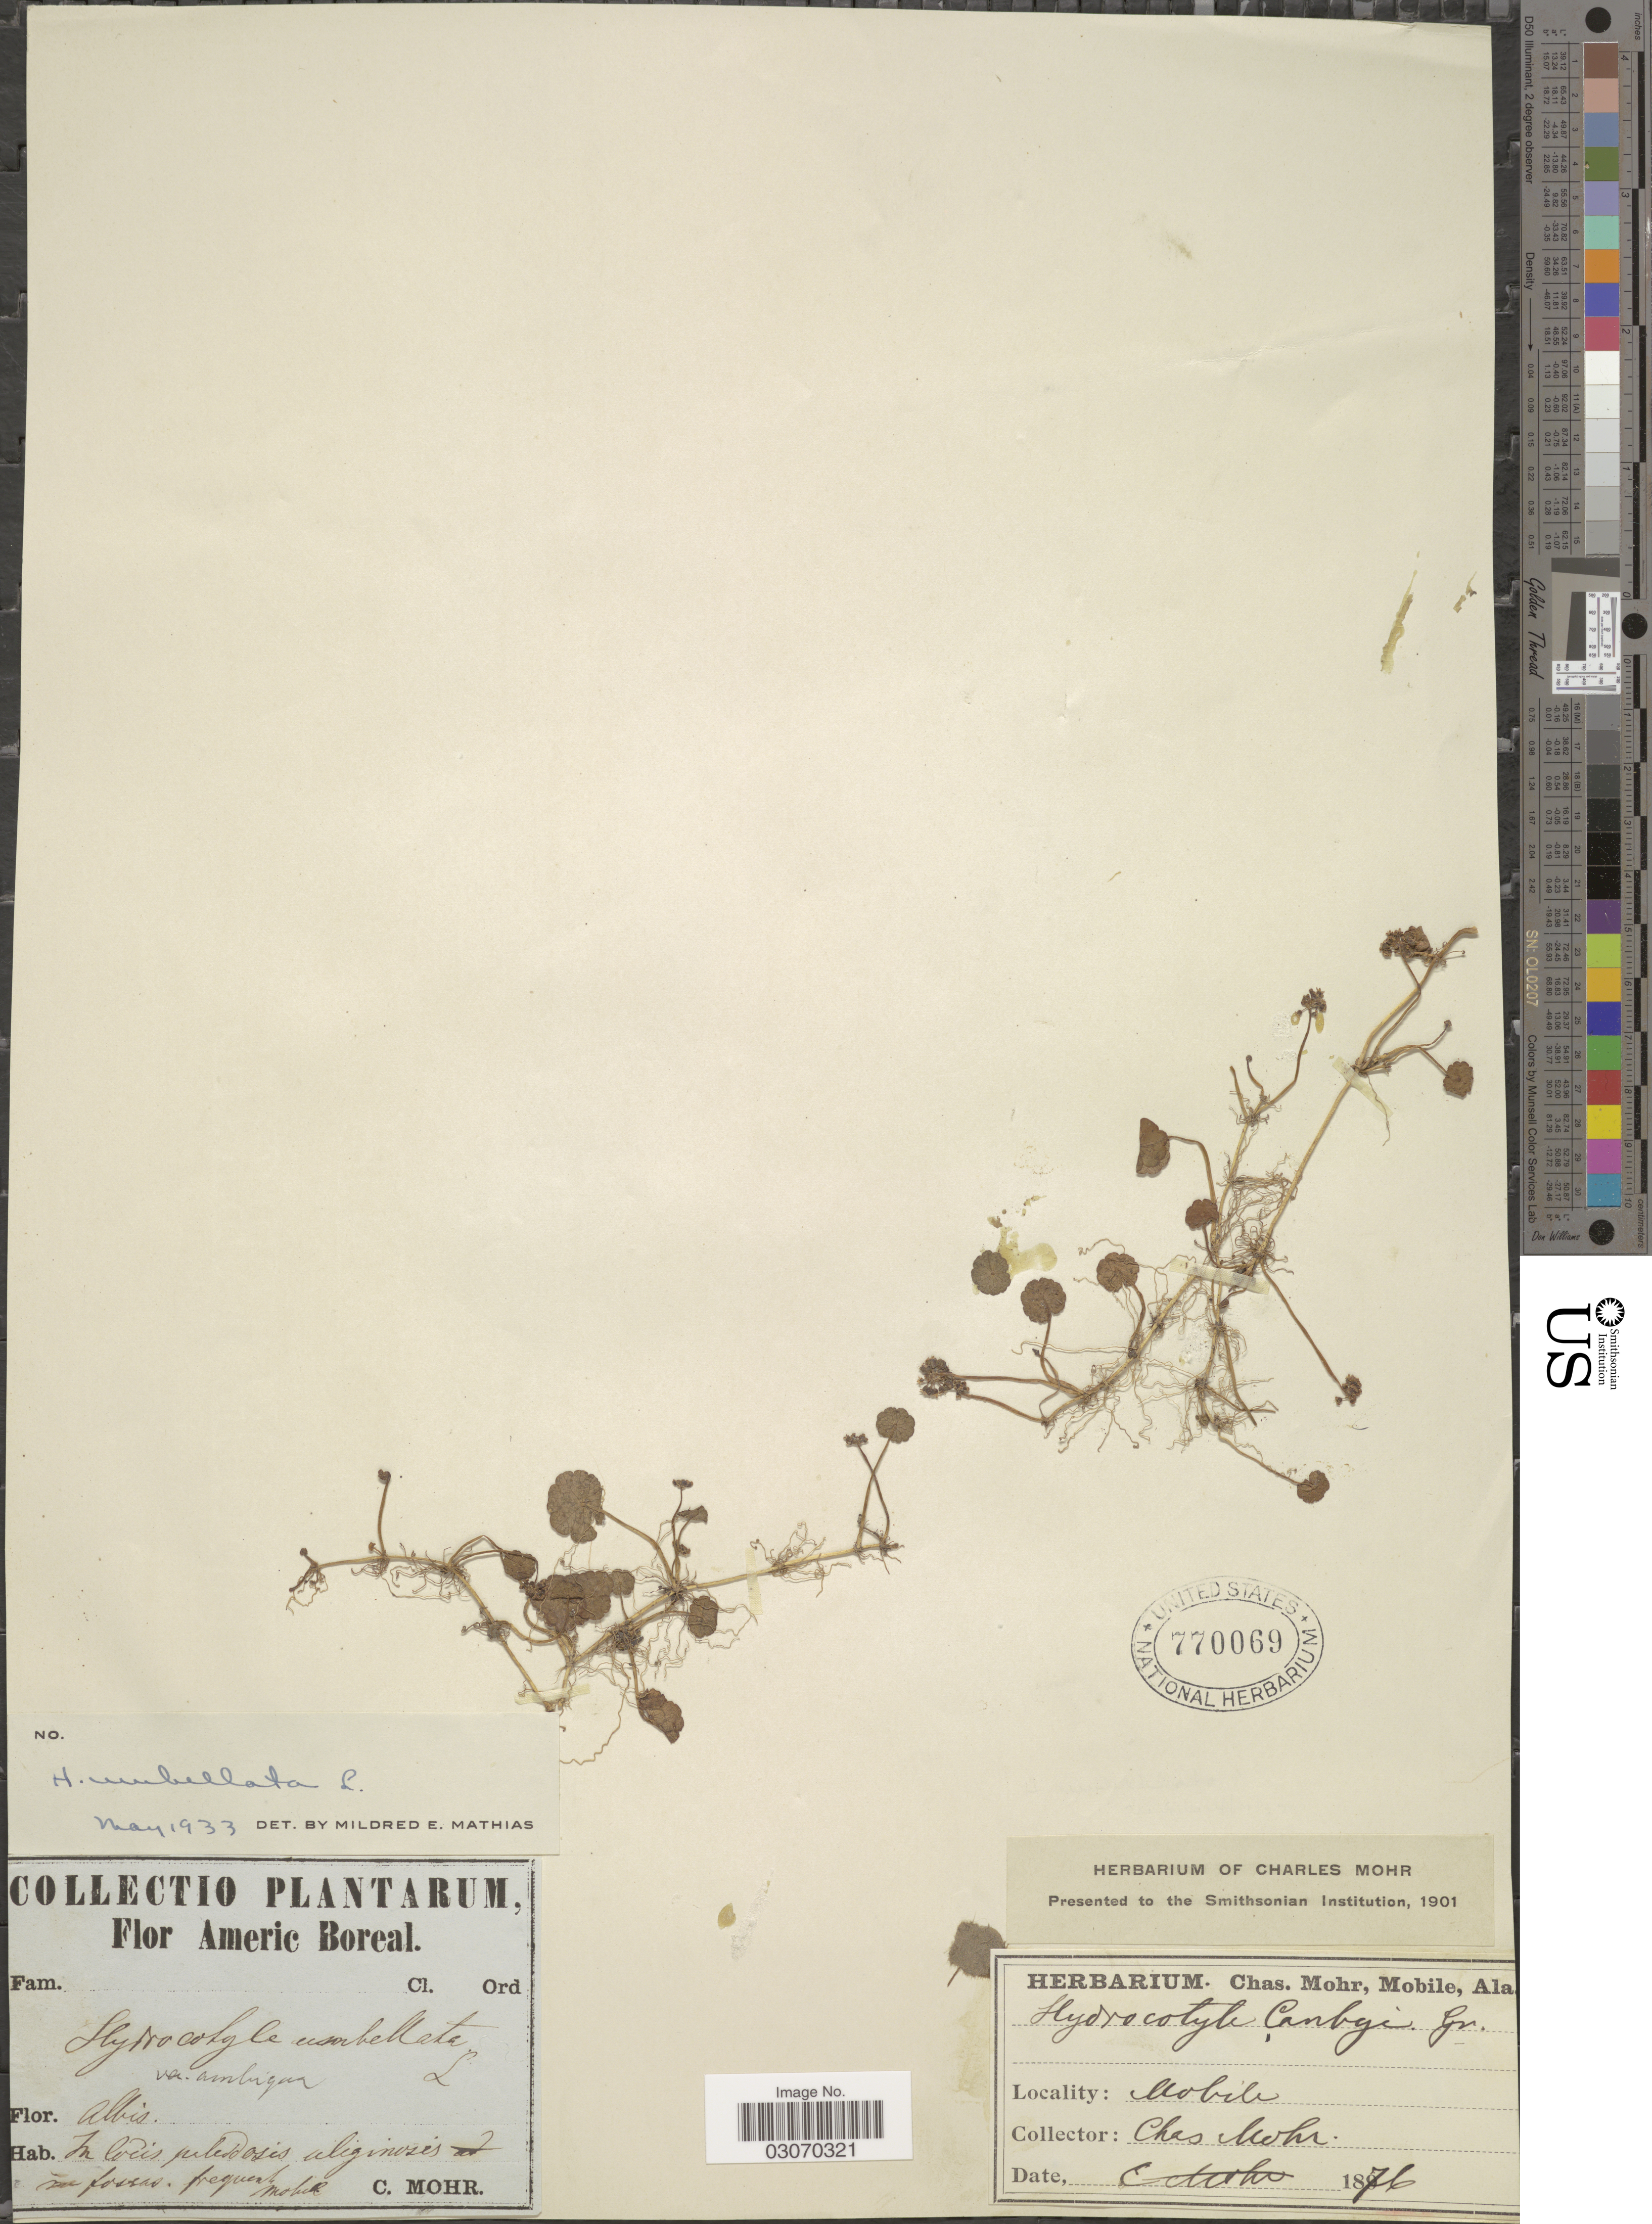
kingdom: Plantae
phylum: Tracheophyta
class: Magnoliopsida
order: Apiales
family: Araliaceae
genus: Hydrocotyle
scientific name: Hydrocotyle umbellata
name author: L.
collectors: Mohr, C. T. (herbarium)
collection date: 1876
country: United States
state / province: Alabama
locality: Mobile.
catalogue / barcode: US 770069